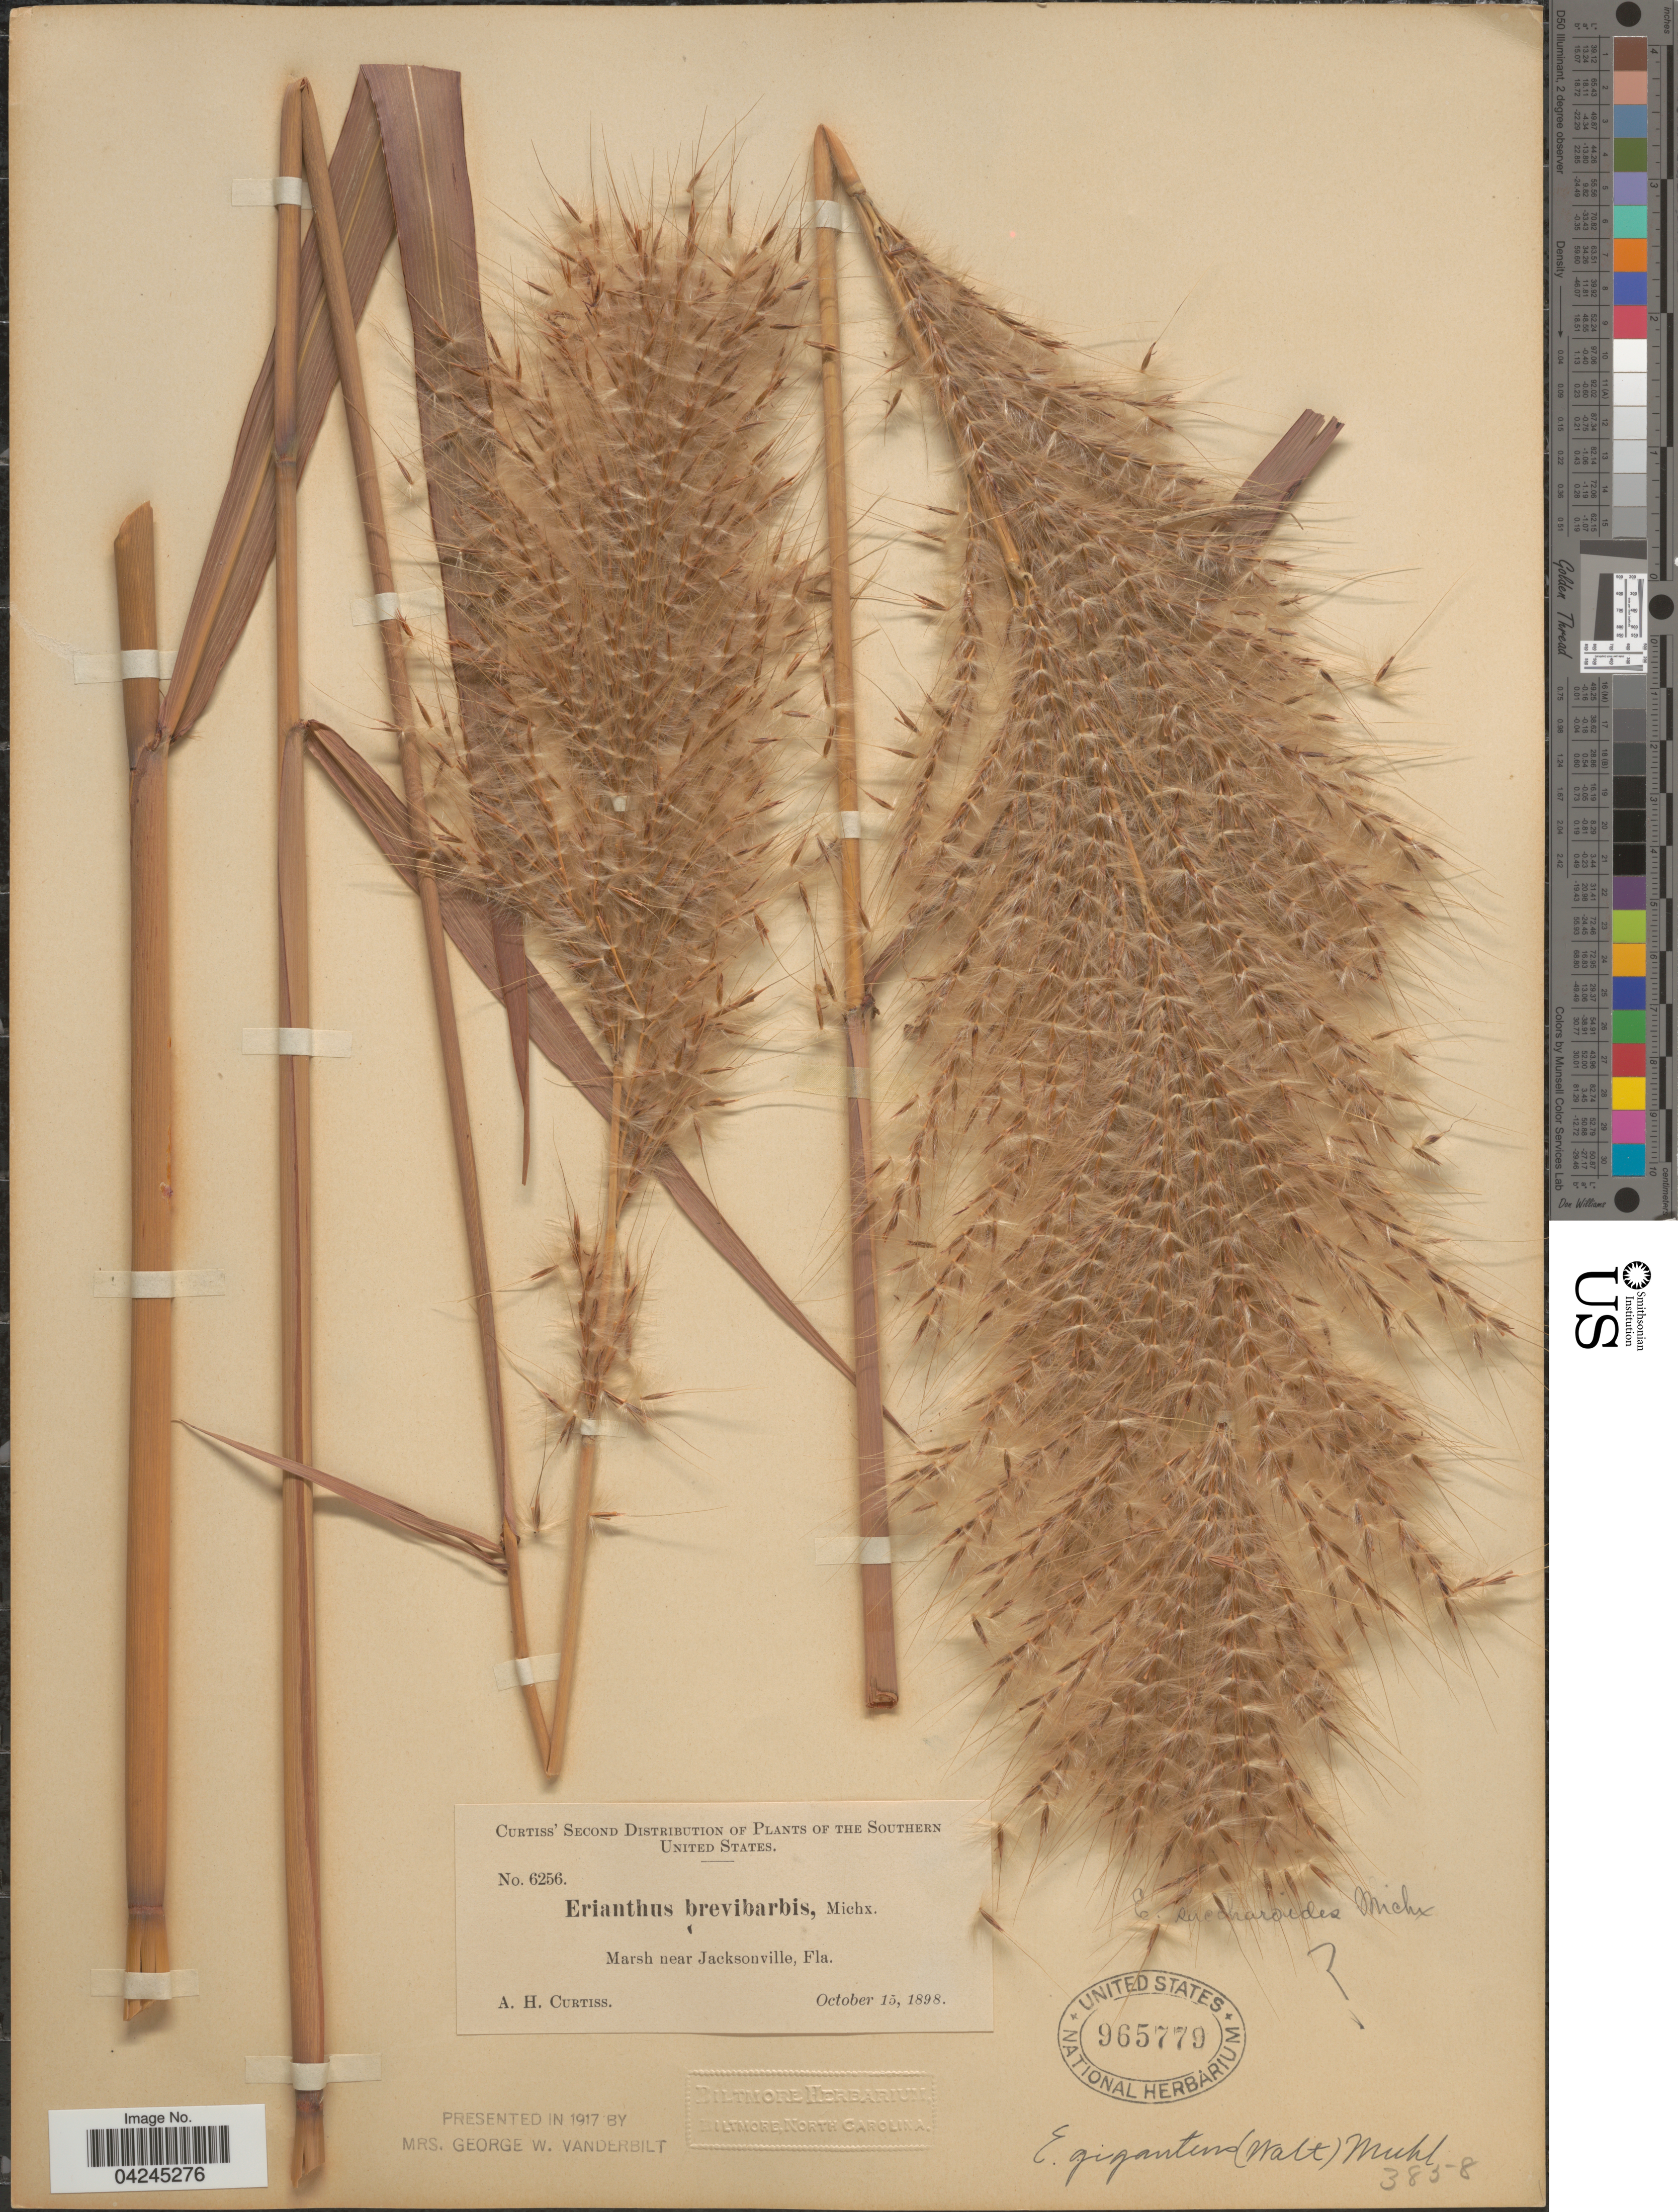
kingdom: Plantae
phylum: Tracheophyta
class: Liliopsida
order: Poales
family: Poaceae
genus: Erianthus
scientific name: Erianthus sp.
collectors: A. H. Curtiss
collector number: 6256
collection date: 1898-10-15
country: United States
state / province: Florida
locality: The Southern United States. Near Jacksonville.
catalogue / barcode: US 965779